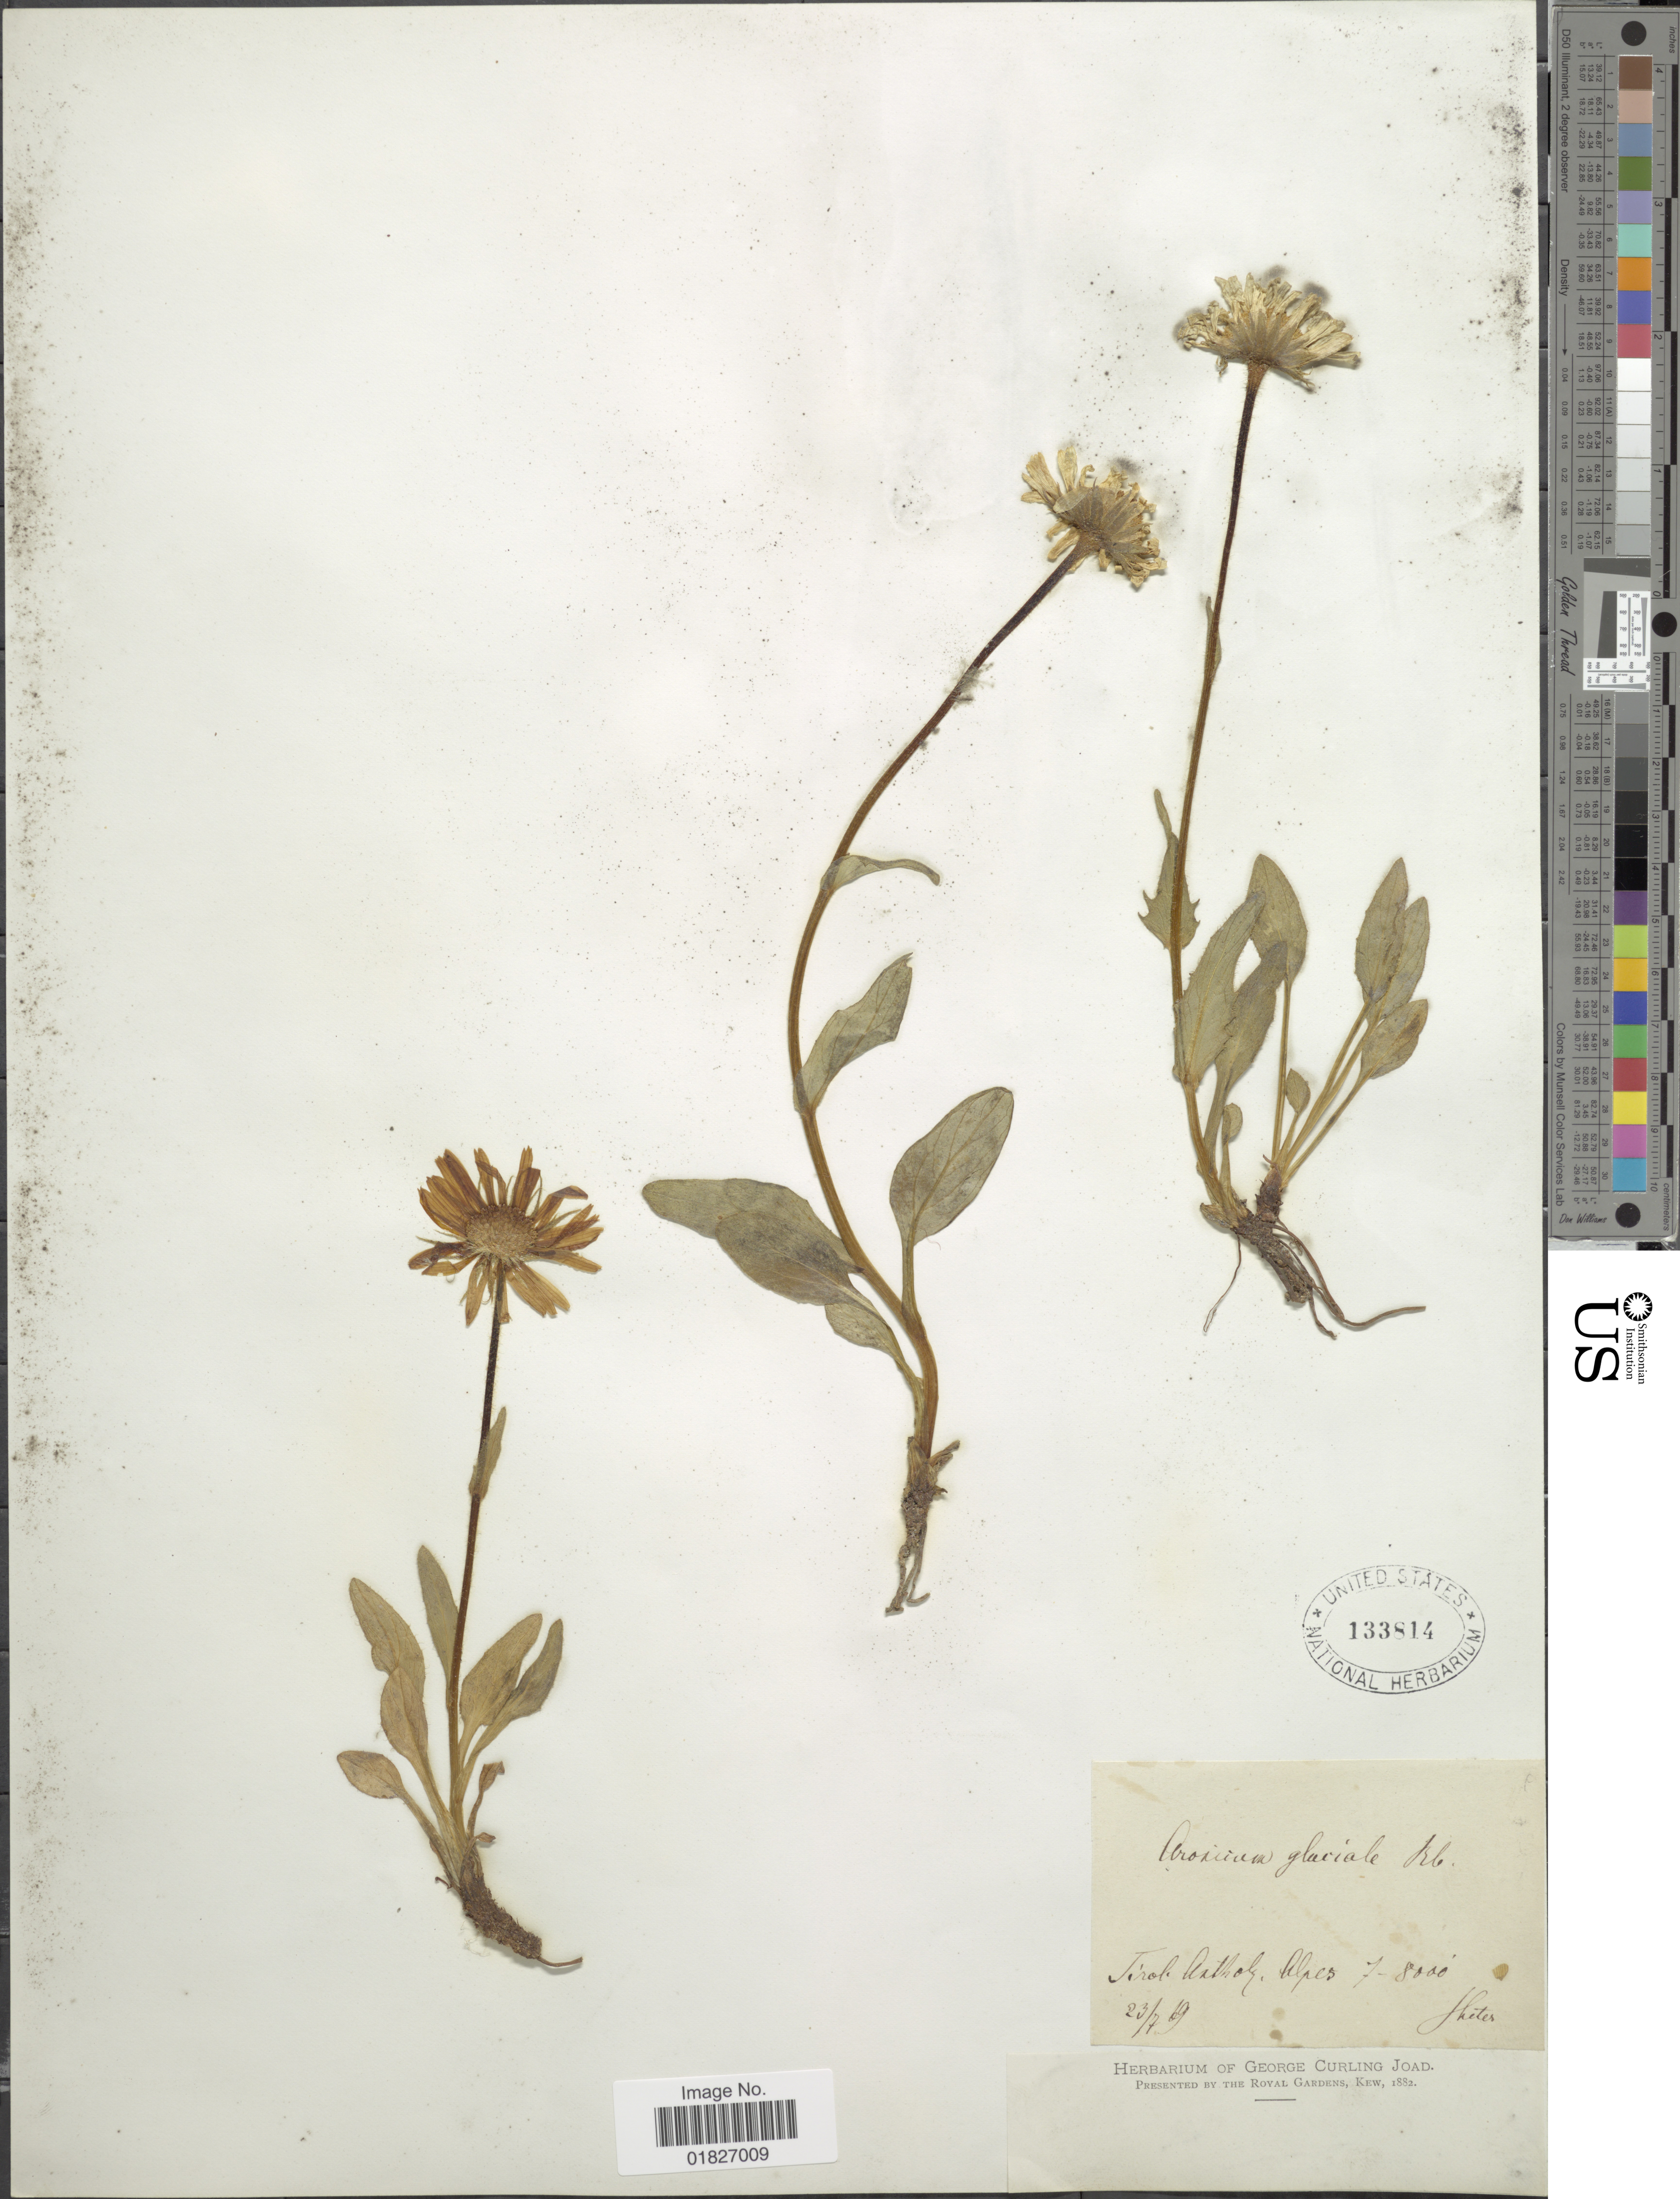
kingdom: Plantae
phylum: Tracheophyta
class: Magnoliopsida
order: Asterales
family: Asteraceae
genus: Doronicum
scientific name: Doronicum glaciale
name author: (Wulfen) Nyman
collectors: -. Huter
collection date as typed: Transcribed d/m/y: 23/7/69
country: Italy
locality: Tirol Antholz Alpes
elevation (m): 2134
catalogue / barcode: US 133814